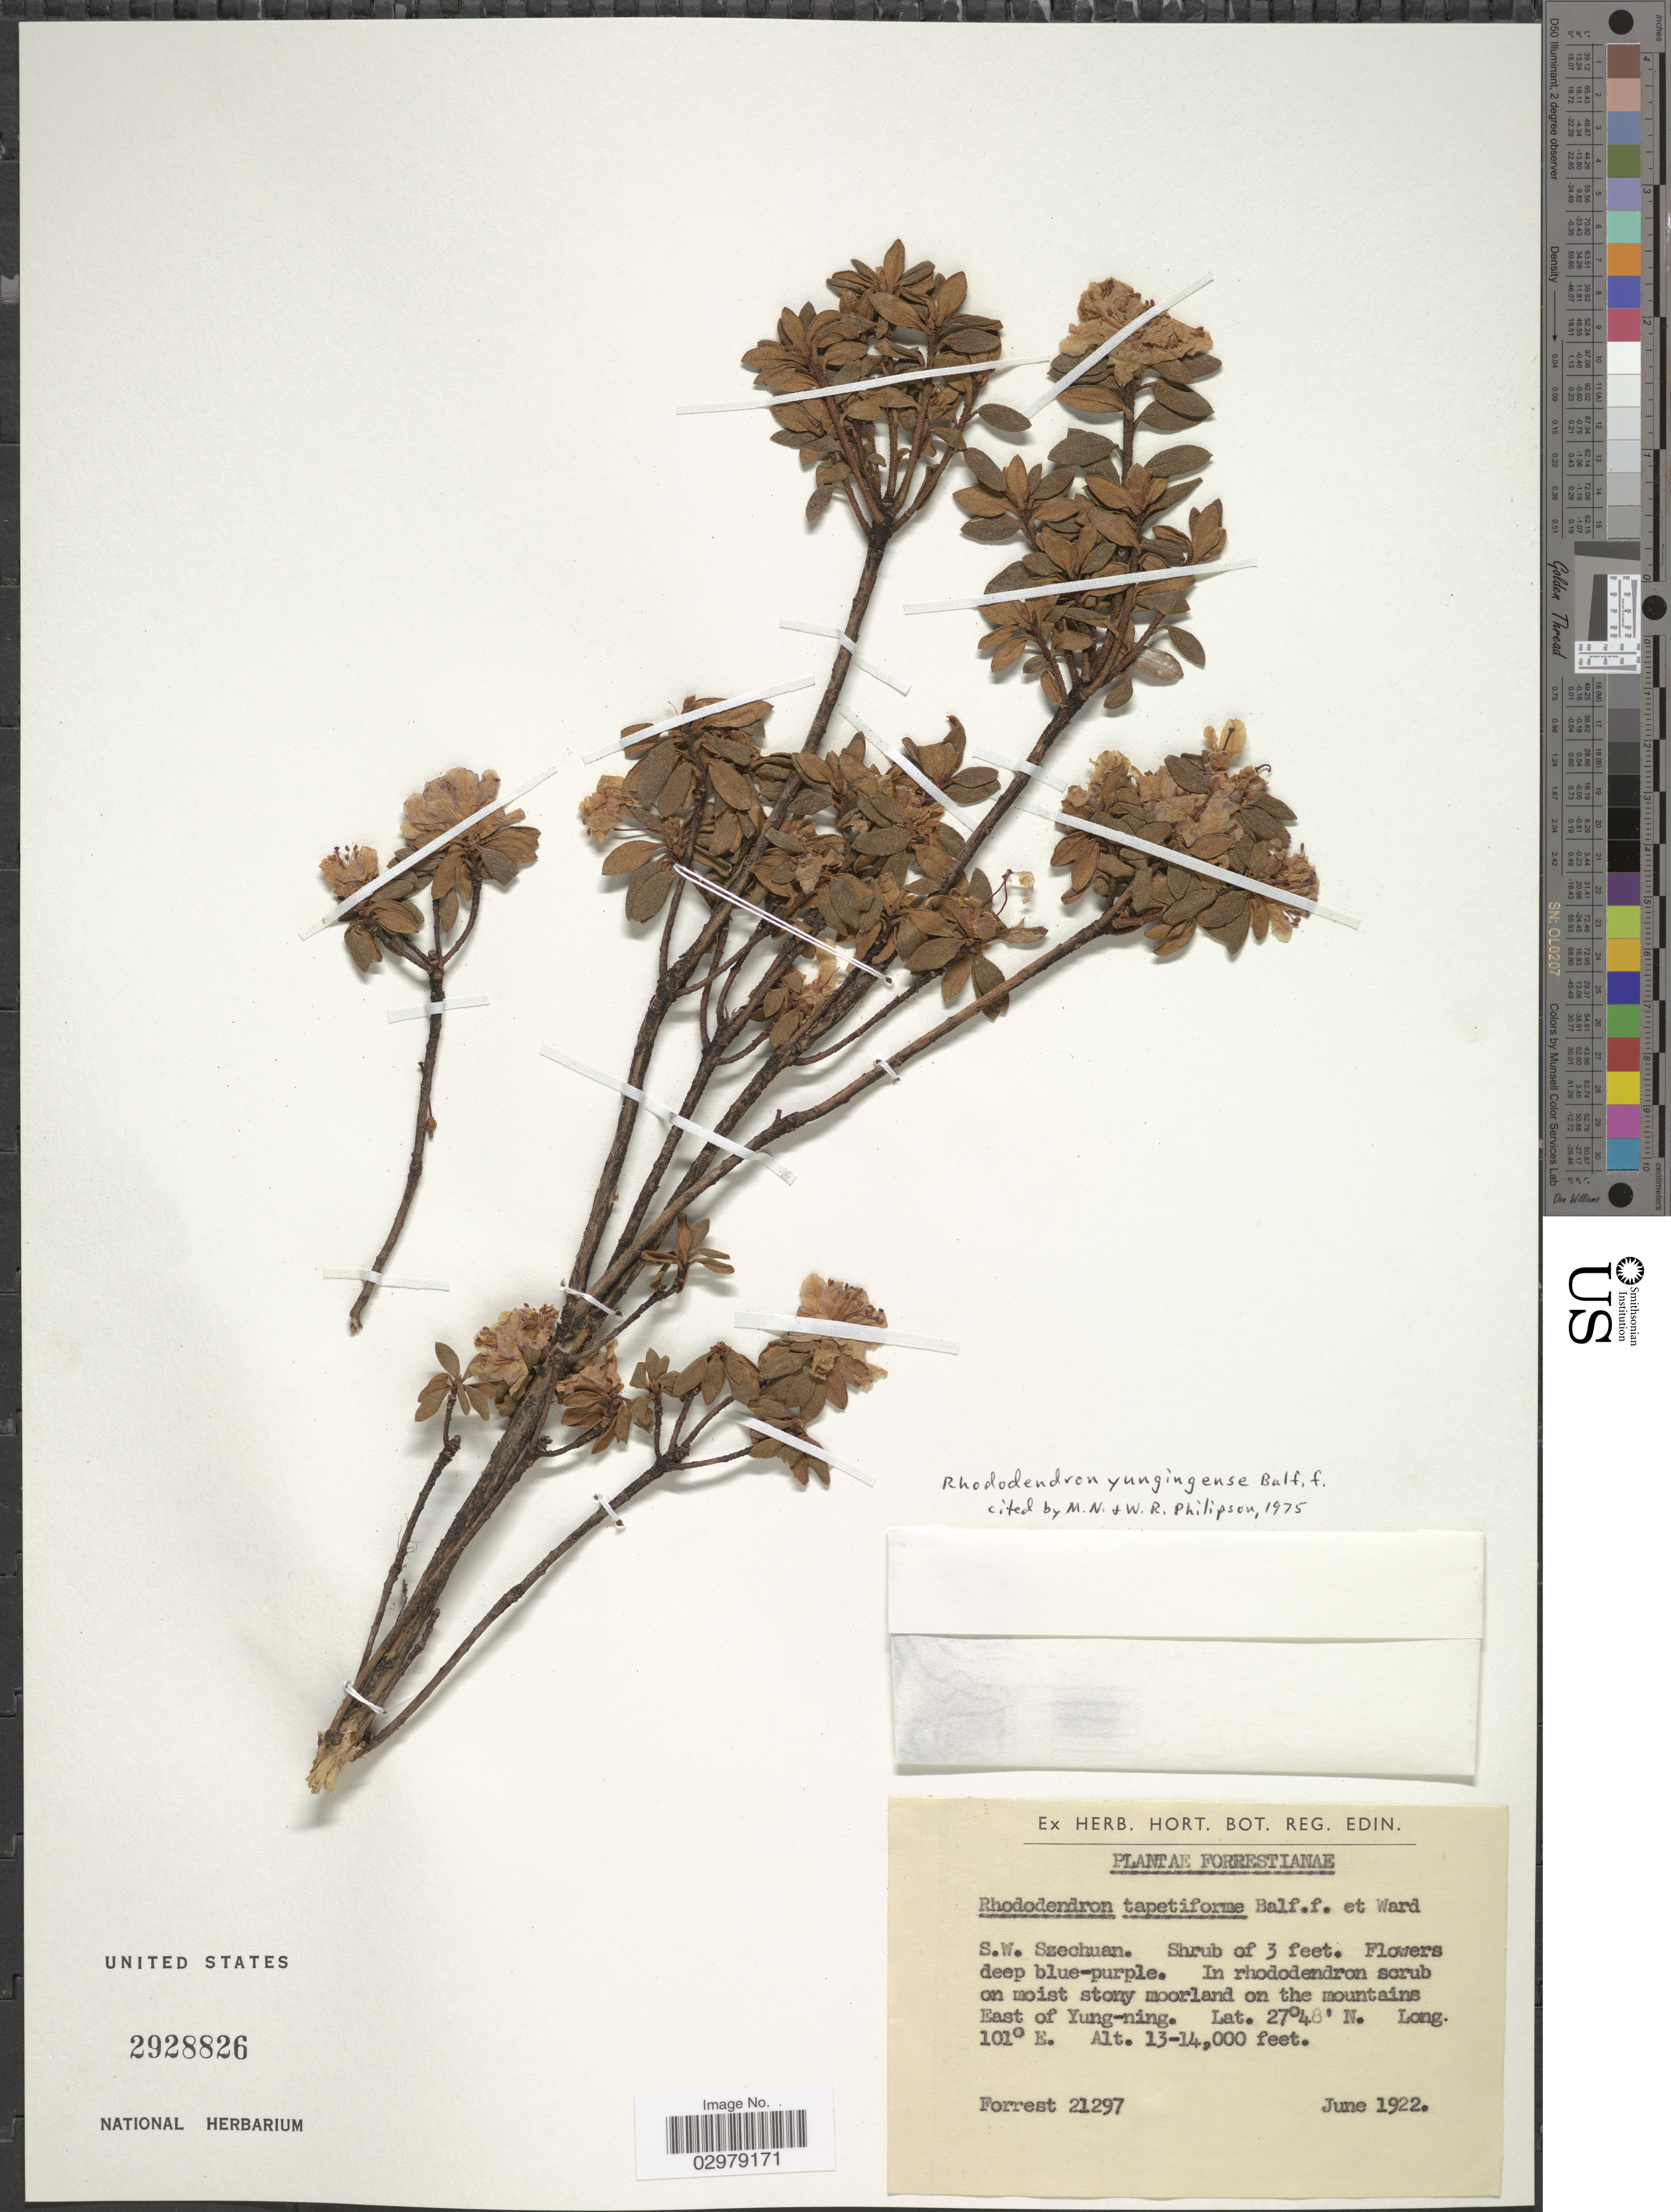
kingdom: Plantae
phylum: Tracheophyta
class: Magnoliopsida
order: Ericales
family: Ericaceae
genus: Rhododendron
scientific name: Rhododendron yungningense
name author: Balf. f. ex Hutch.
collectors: -. Forrest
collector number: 21297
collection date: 1922-06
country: China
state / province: Sichuan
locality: S.W. Szechuan. In rhododendron scrub on moist stony moorland on the mountains East of Yung-ning.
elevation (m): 3962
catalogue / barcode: US 2928826